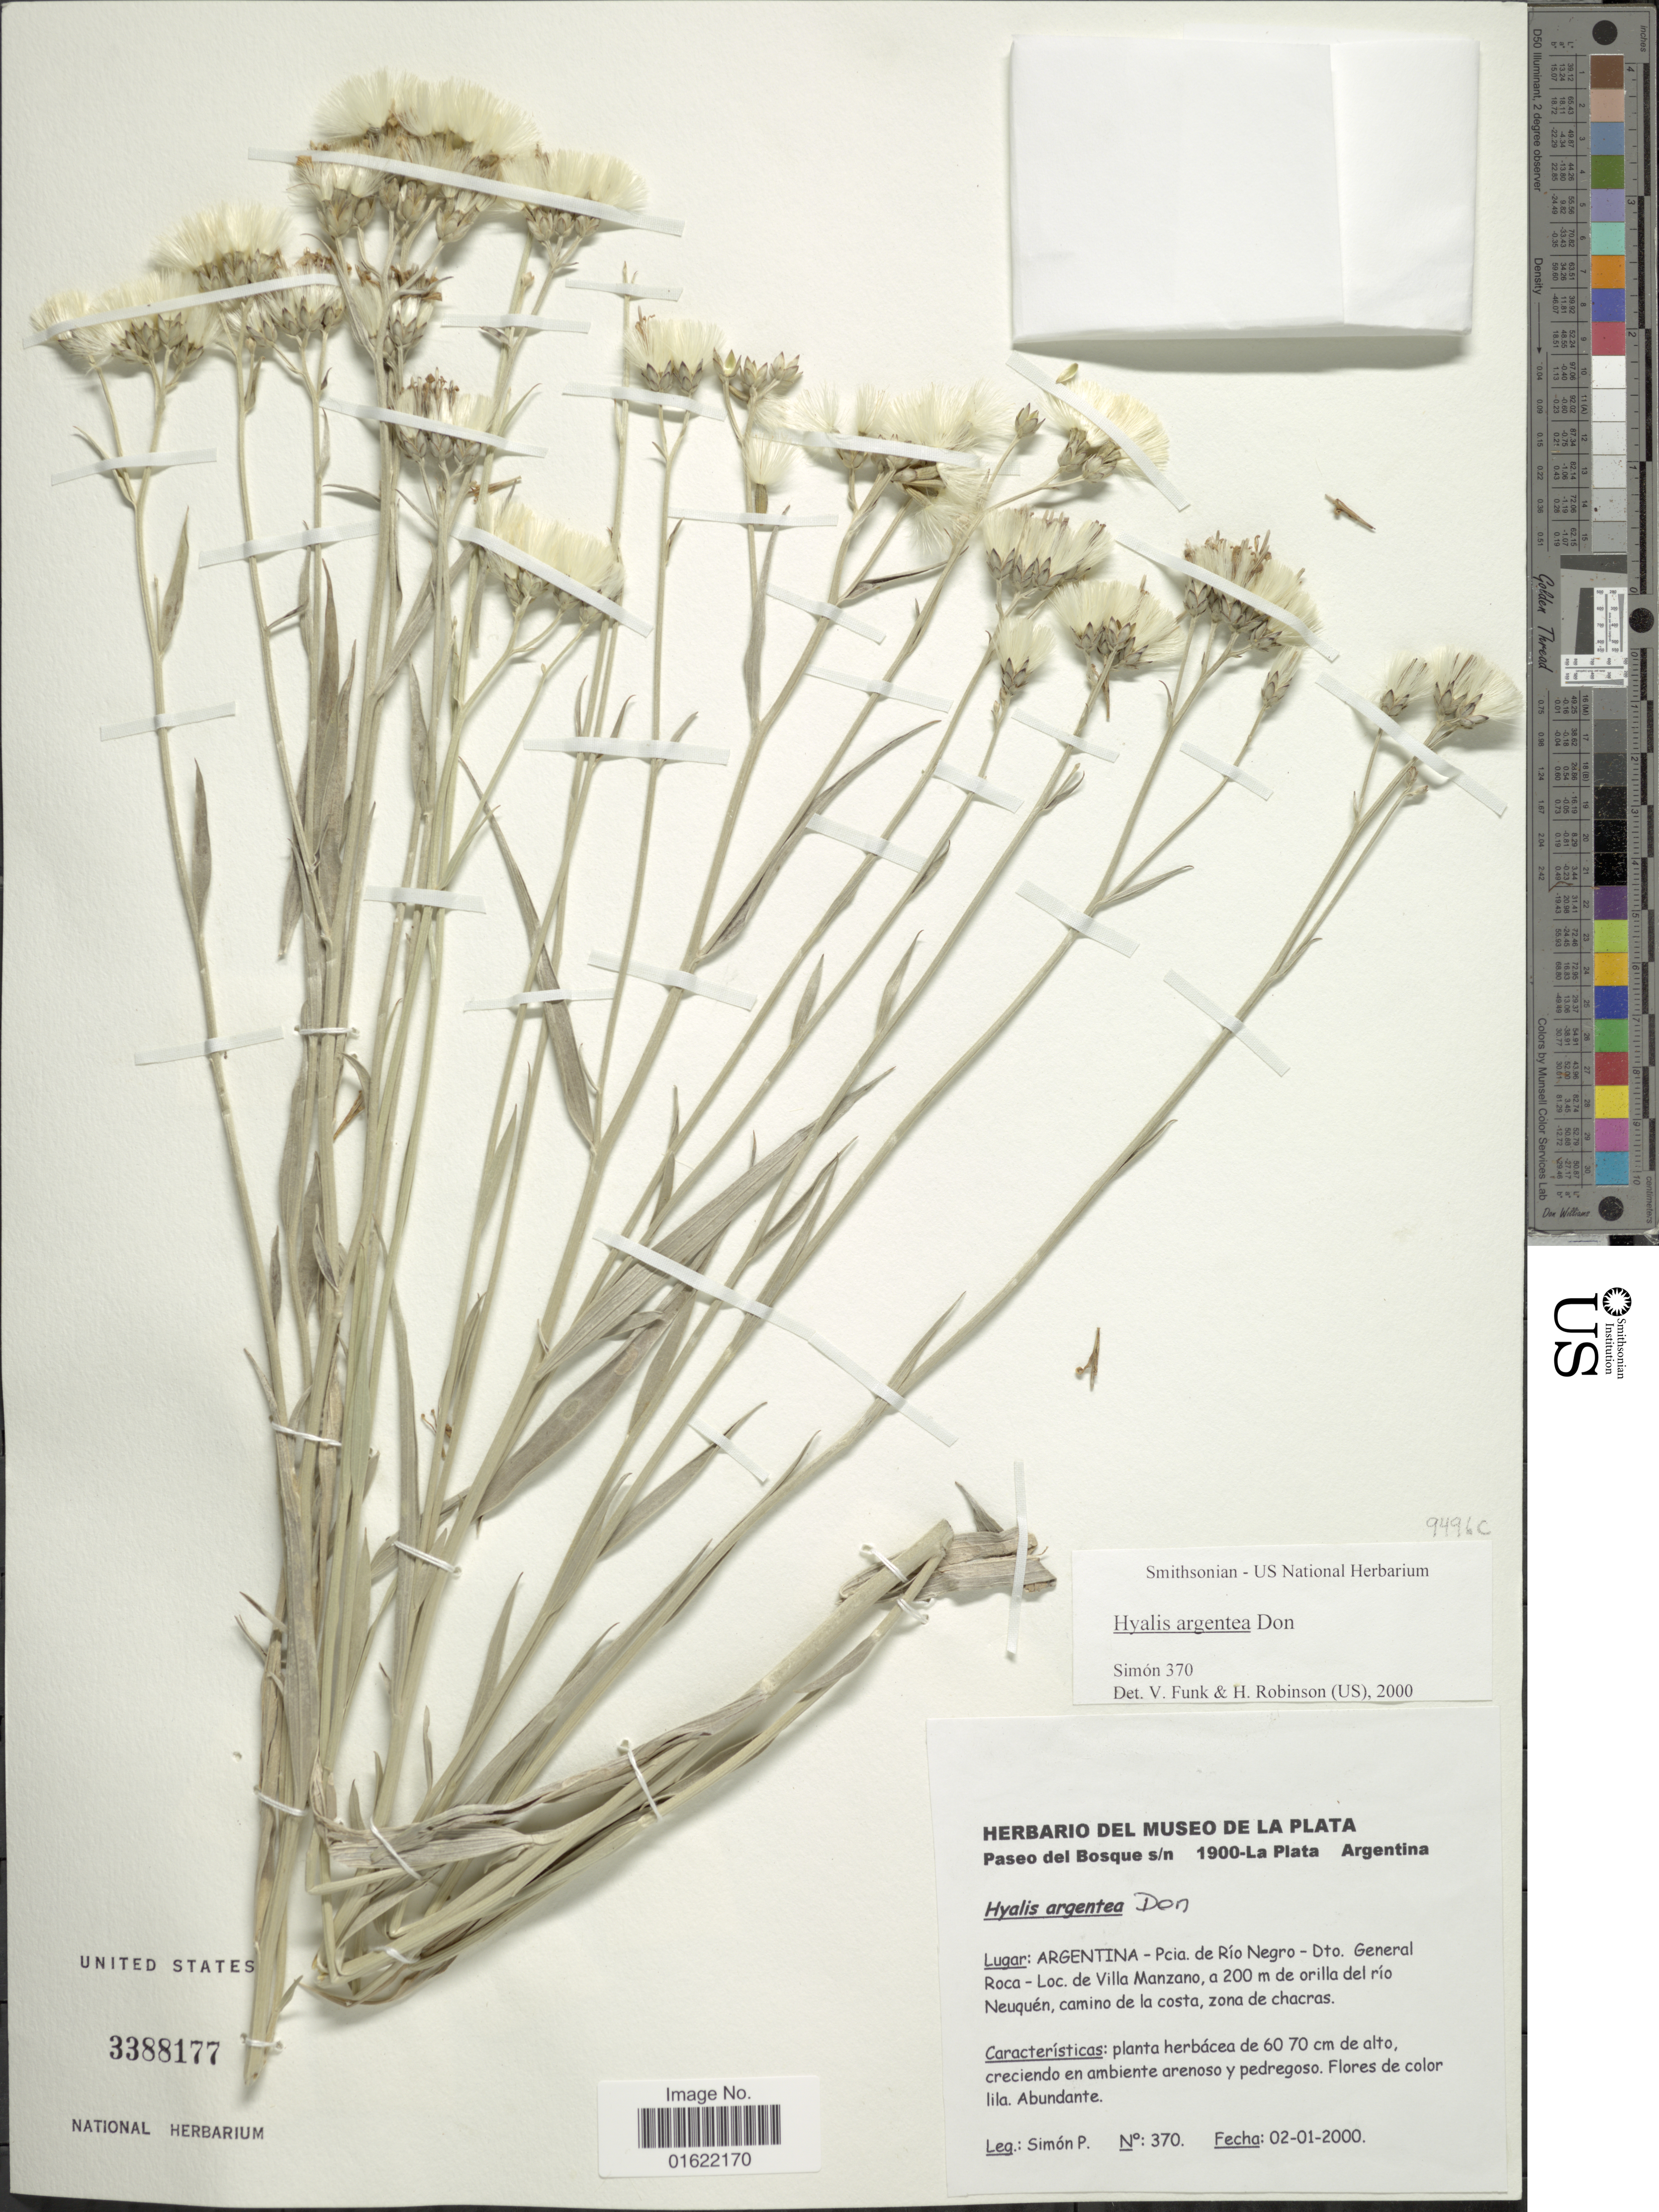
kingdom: Plantae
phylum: Tracheophyta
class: Magnoliopsida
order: Asterales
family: Asteraceae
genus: Hyalis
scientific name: Hyalis argentea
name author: D. Don ex Hook. & Arn.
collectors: P. Simon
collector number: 370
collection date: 2000-01-02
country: Argentina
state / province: Rio Negro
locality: Lugar: Pcia. de Rio Negro - Dto. General Roca - De Villa Manzano de orilla del riol Nuequen, camino de la costa, zona de chacras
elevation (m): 200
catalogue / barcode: US 3388177